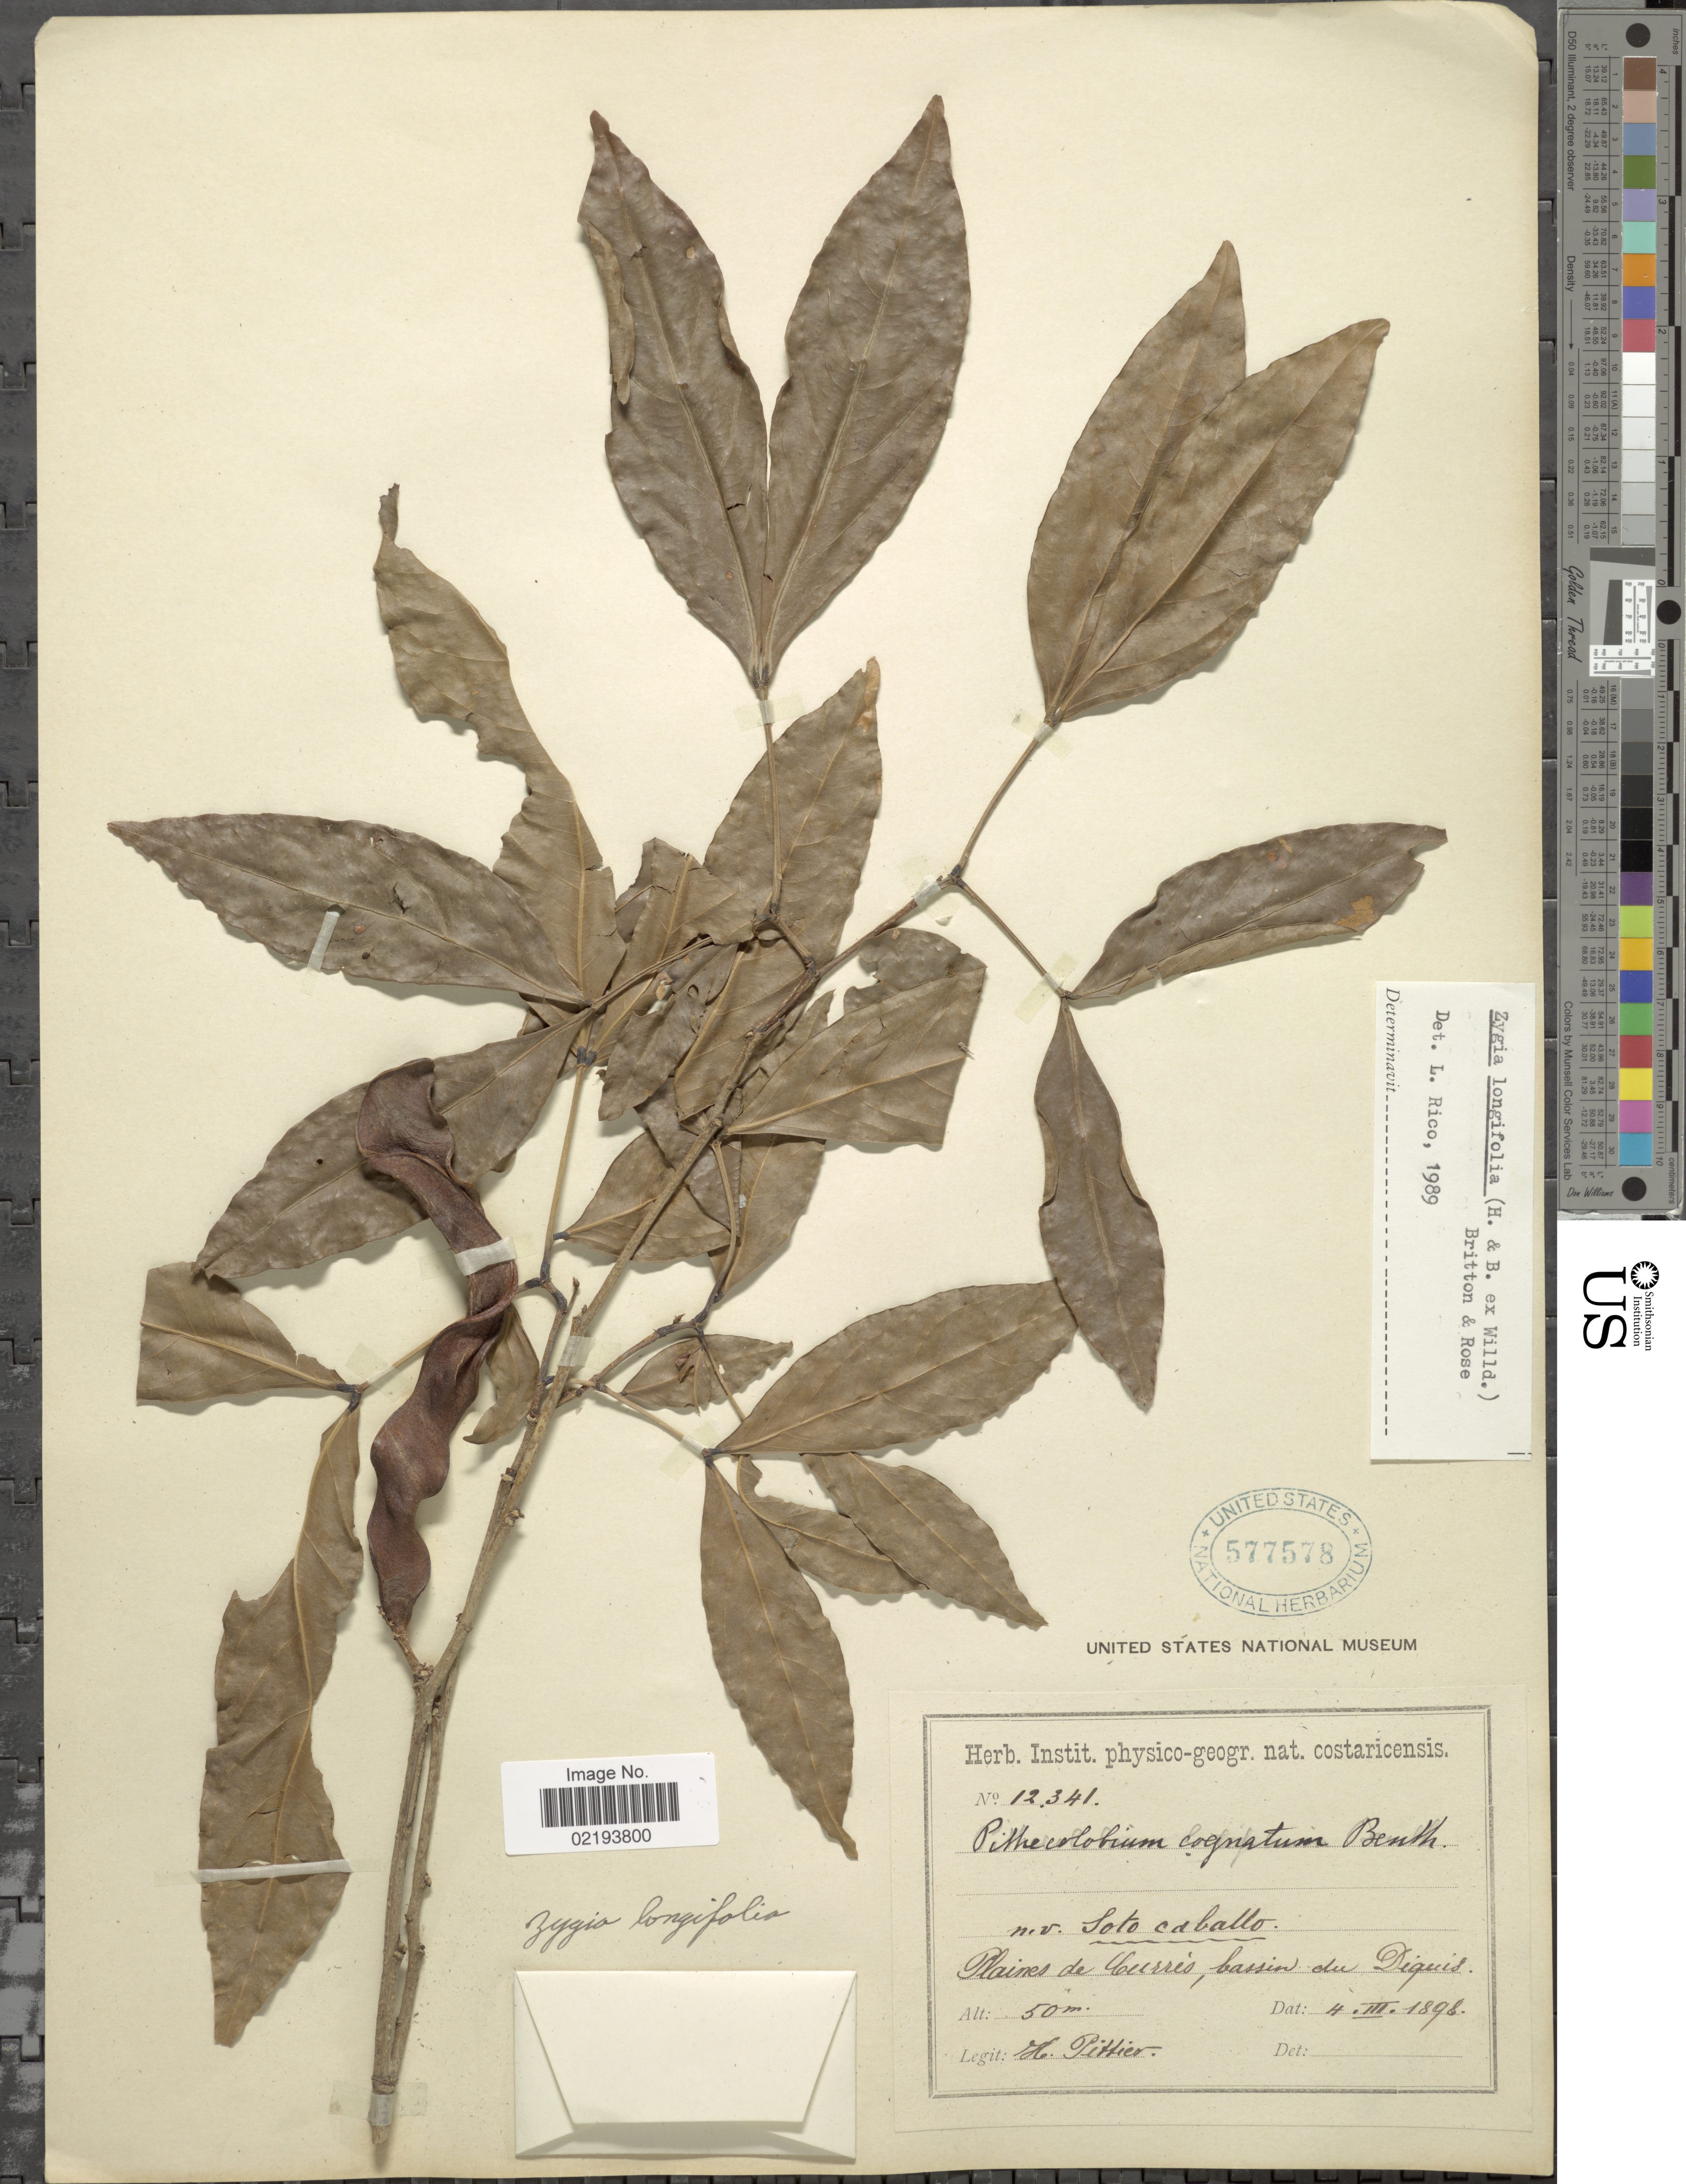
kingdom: Plantae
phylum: Tracheophyta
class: Magnoliopsida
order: Fabales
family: Fabaceae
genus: Zygia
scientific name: Zygia longifolia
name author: (Willd.) Britton & Rose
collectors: H. F. Pittier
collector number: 12341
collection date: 1898-03-04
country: Costa Rica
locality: N.v. Soto caballo, Plaines de Cuures, bassin du Diquis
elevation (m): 50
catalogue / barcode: US 577578